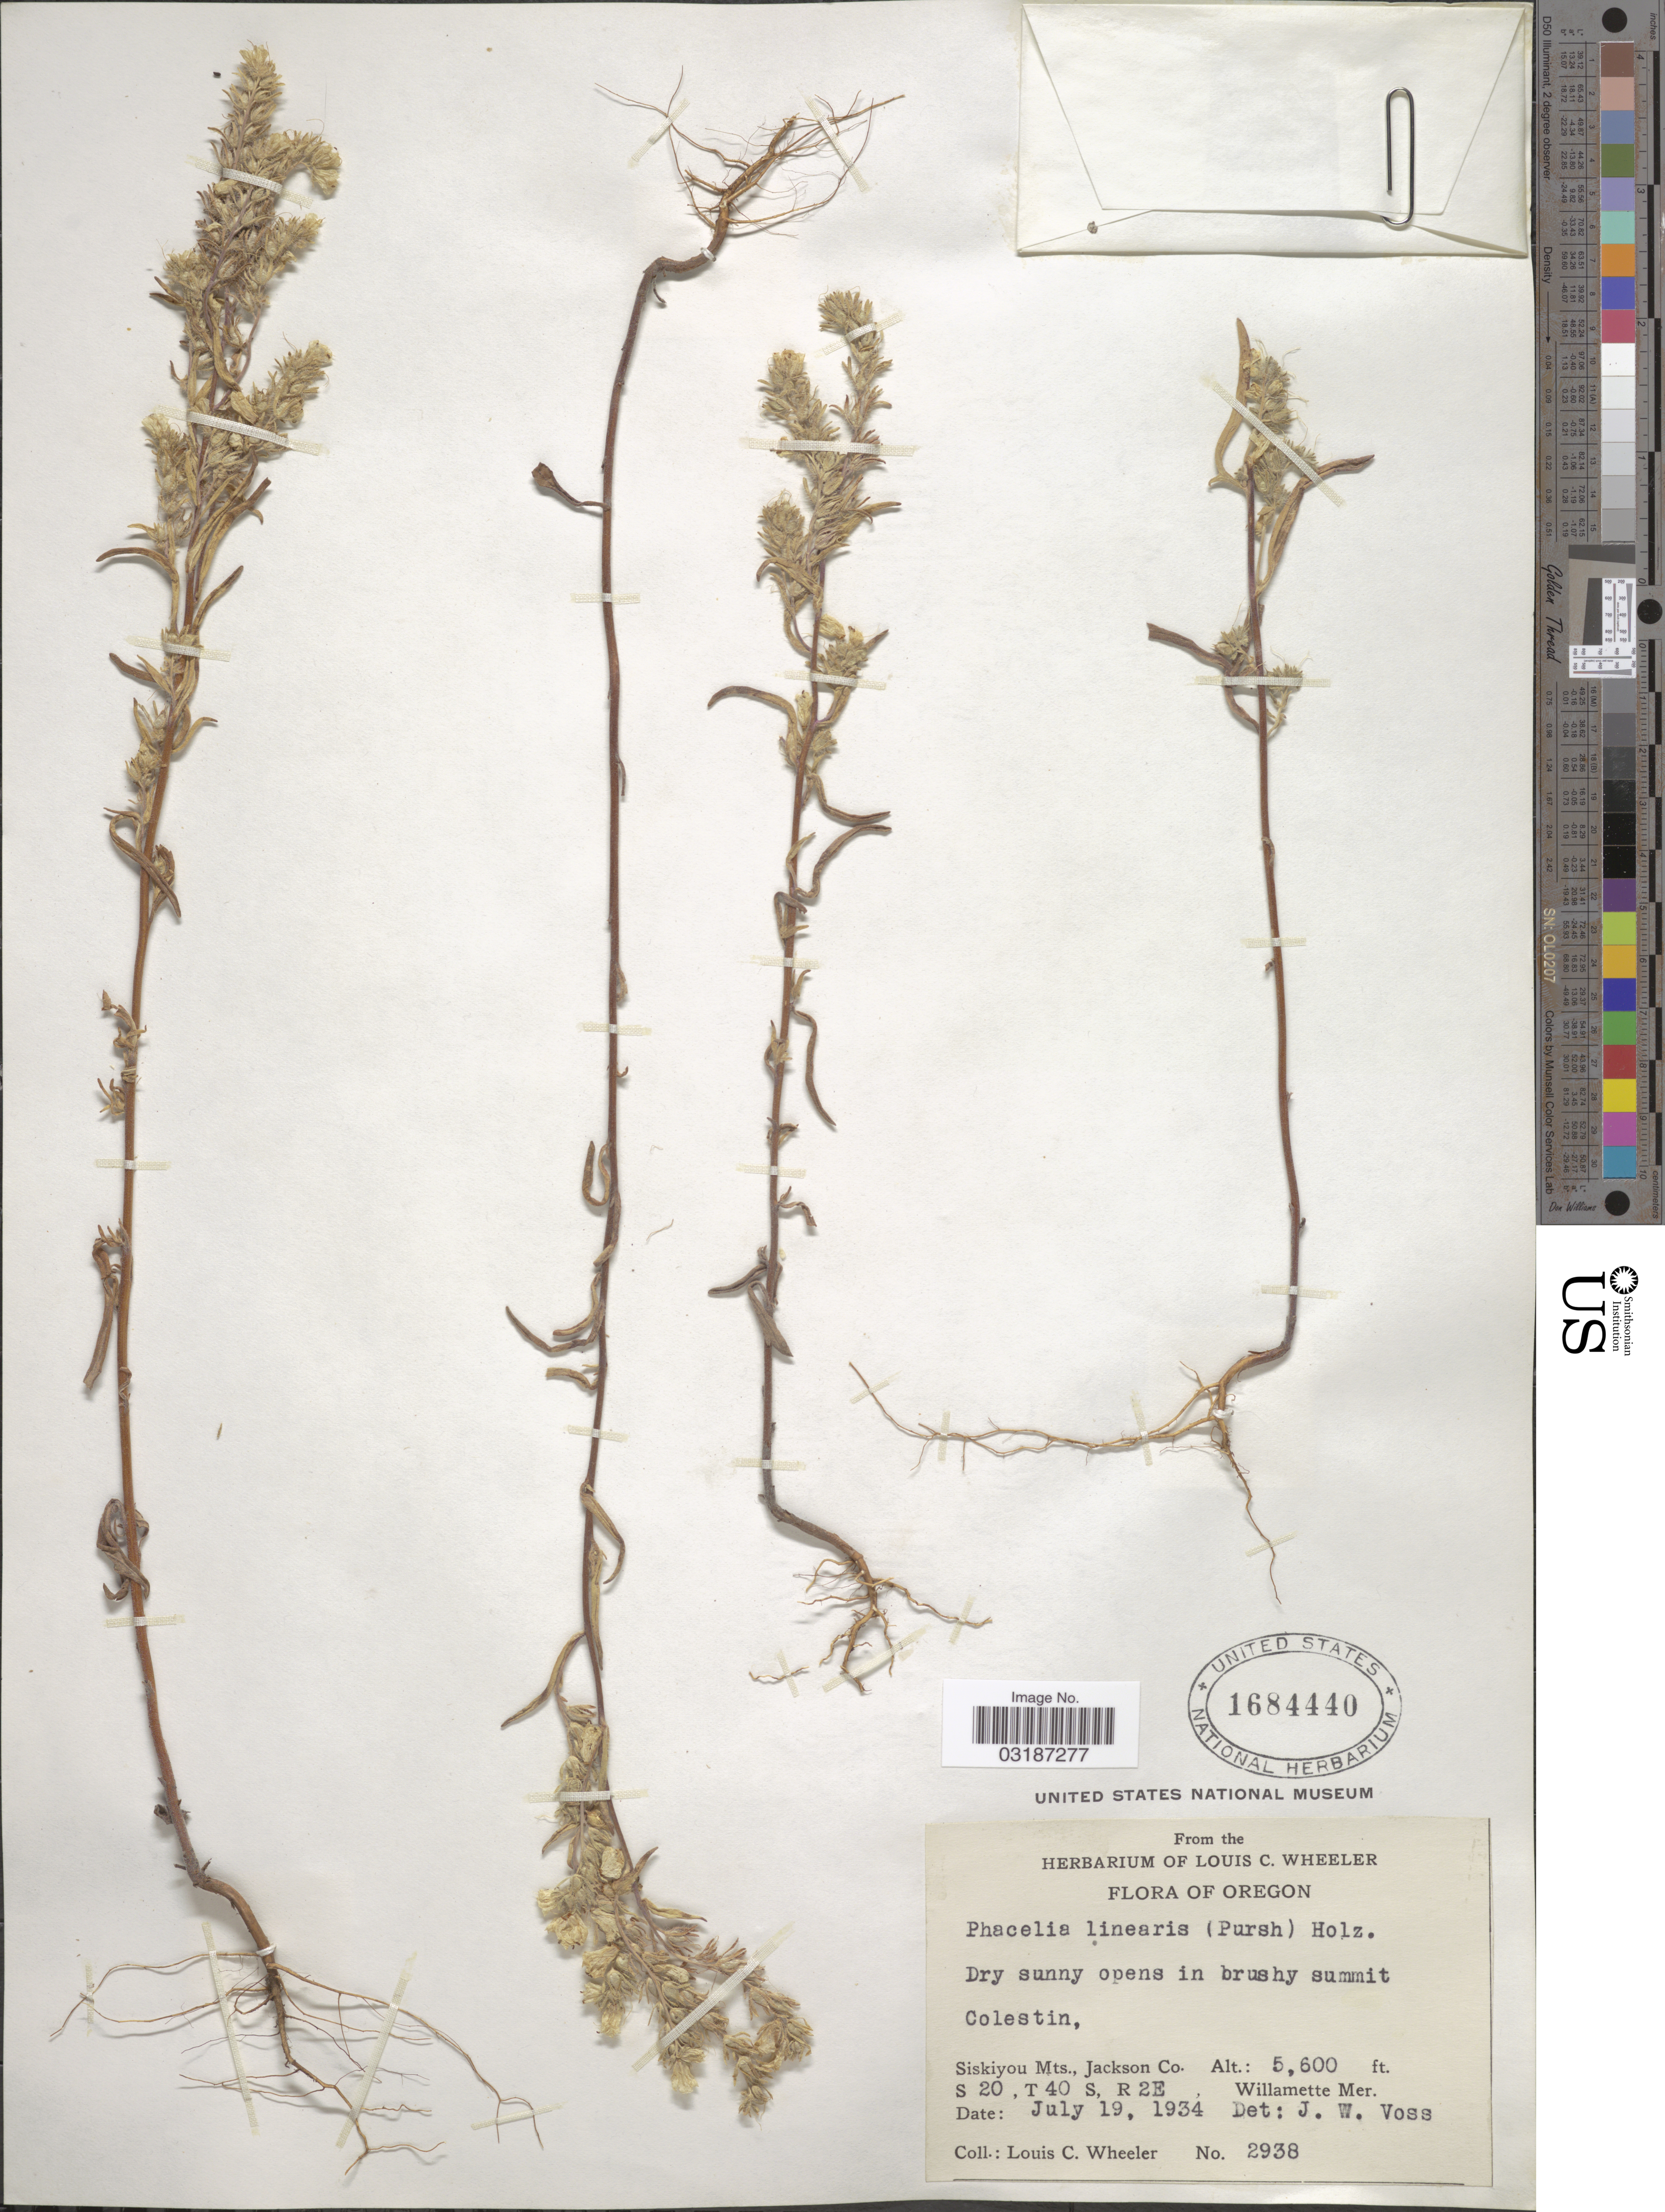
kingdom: Plantae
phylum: Tracheophyta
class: Magnoliopsida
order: Boraginales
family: Hydrophyllaceae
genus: Phacelia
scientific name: Phacelia linearis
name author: (Pursh) Holz.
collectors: L. C. Wheeler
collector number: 2938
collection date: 1934-07-19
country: United States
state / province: Oregon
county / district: Jackson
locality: Dry sunny opens in brushy summit. Colestin, Siskiyou Mts., Jackson Co. S 20, T40 S, R 2E. Willamette Mer.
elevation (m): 1707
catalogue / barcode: US 1684440